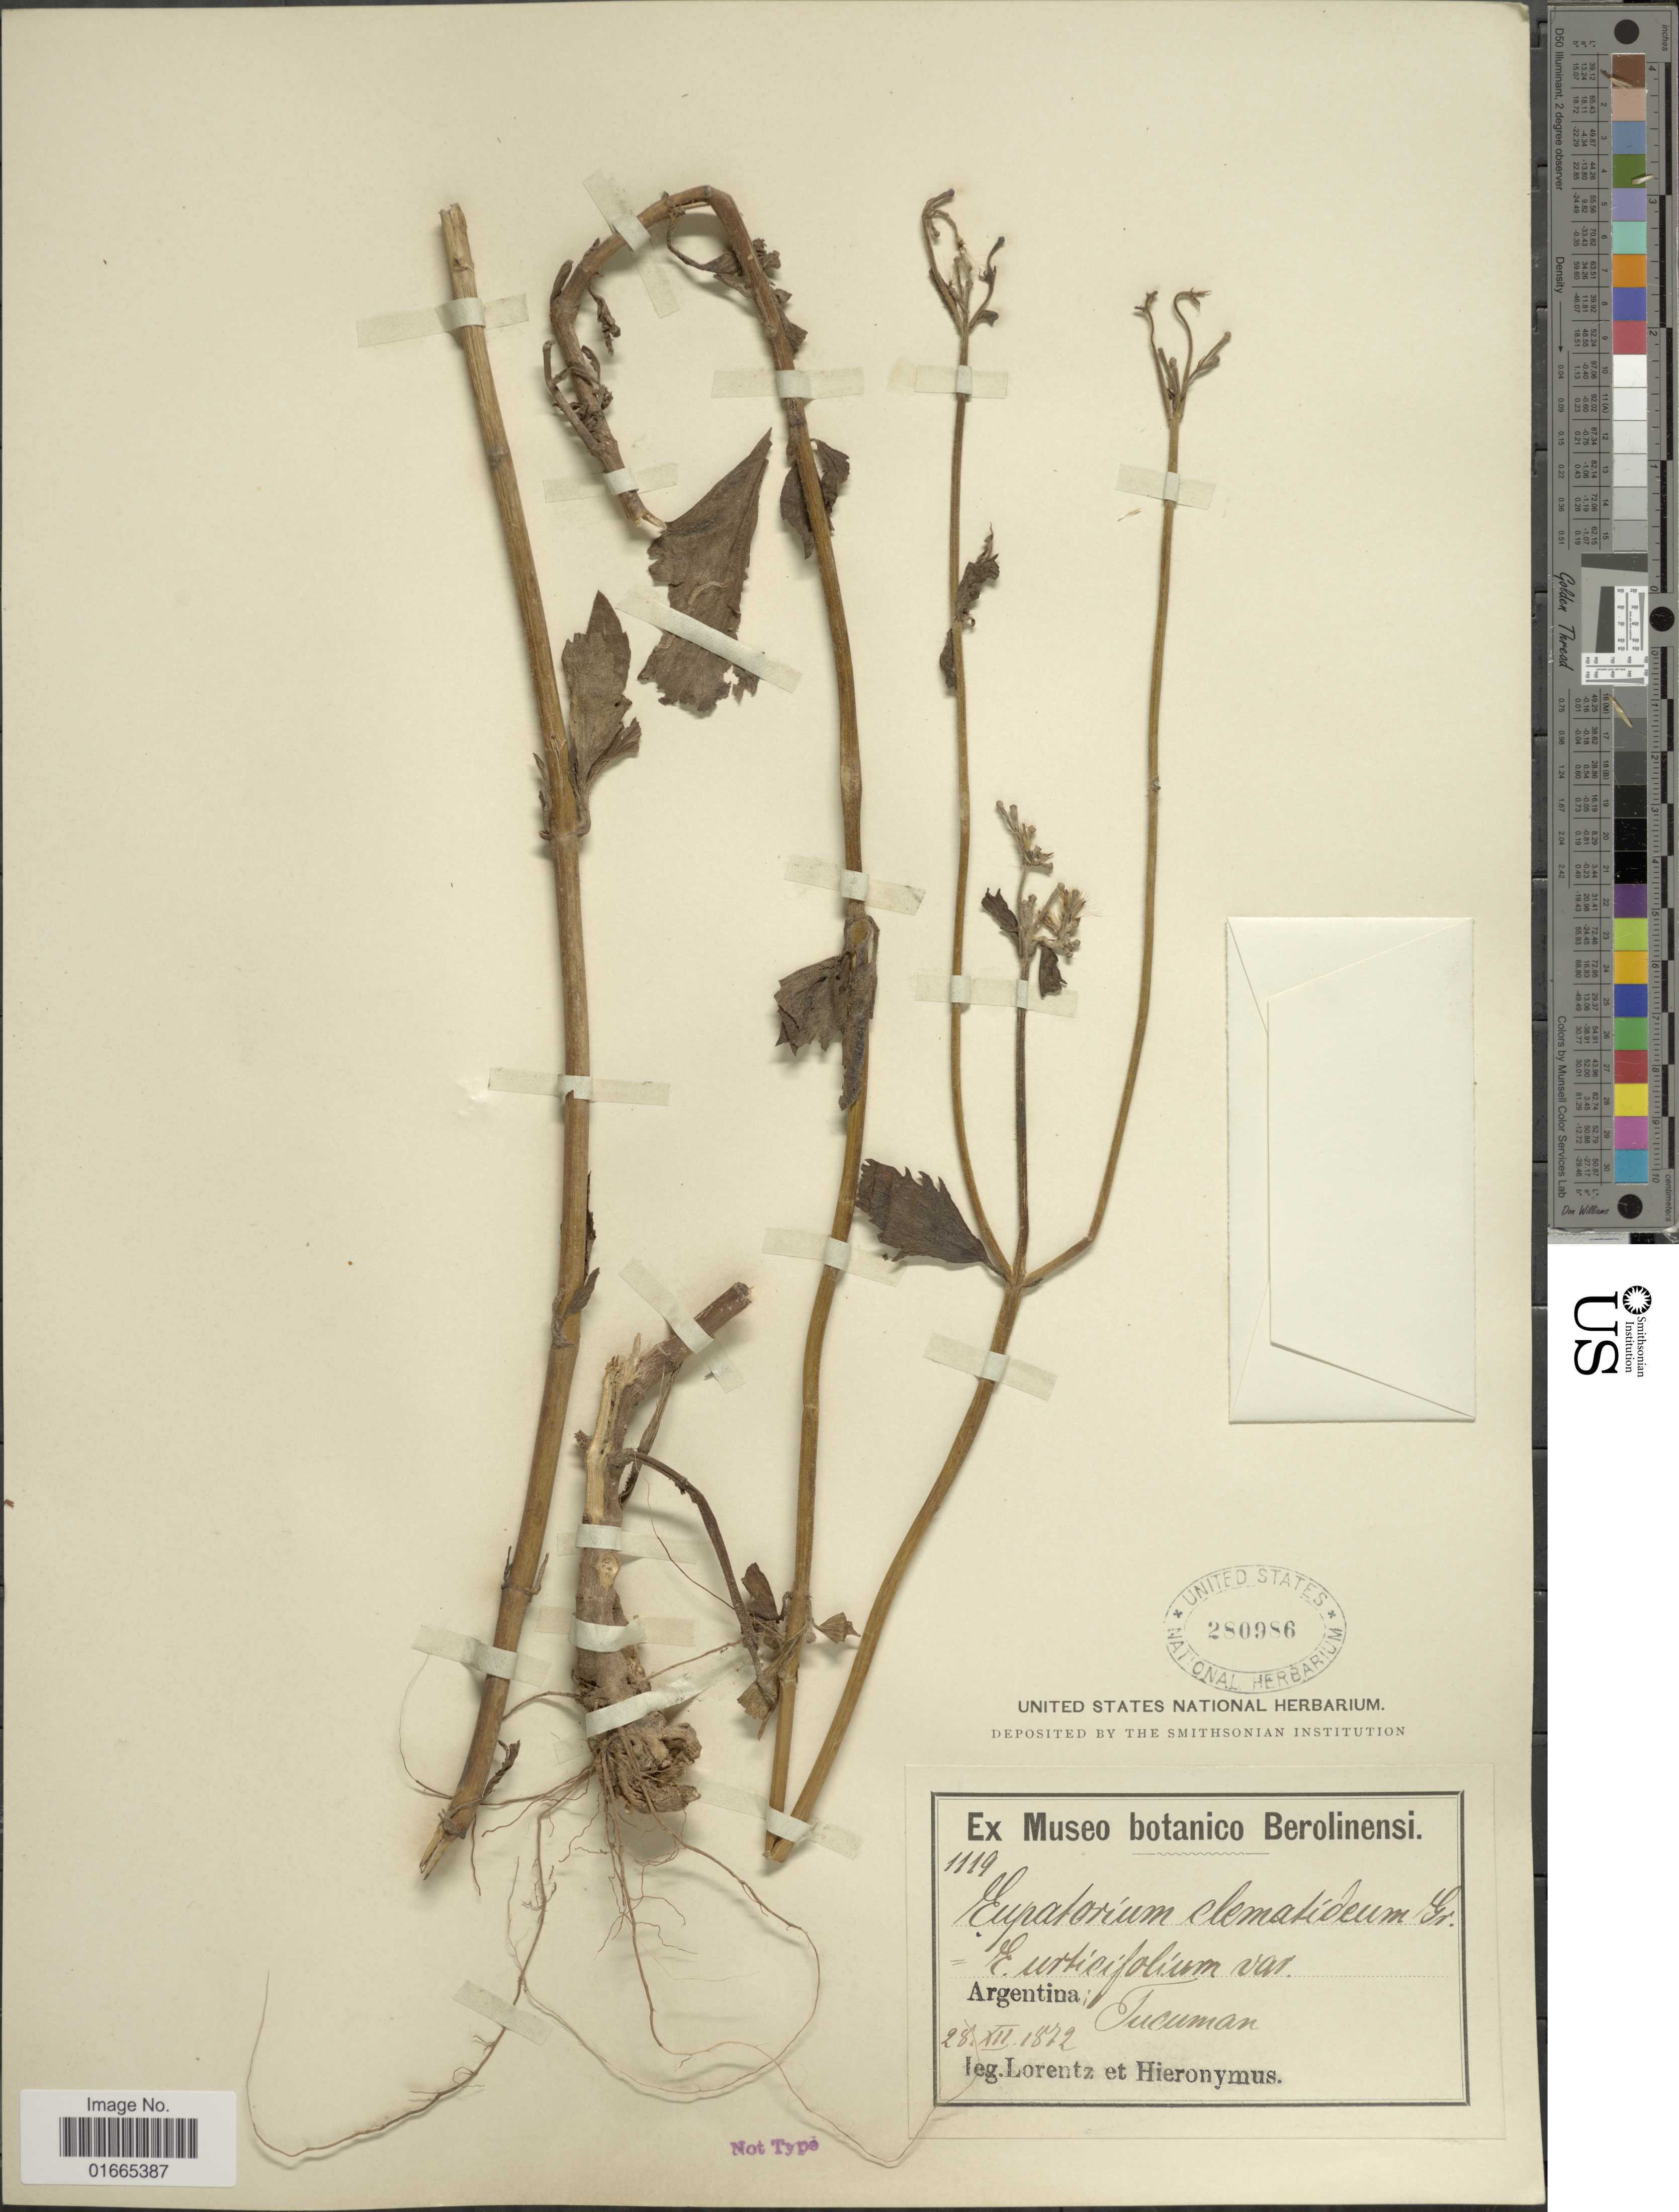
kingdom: Plantae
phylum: Tracheophyta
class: Magnoliopsida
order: Asterales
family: Asteraceae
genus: Praxelis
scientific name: Praxelis clematidea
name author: (Griseb.) R.M. King & H. Rob.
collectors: -. Lorentz & -. Hieronymus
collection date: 1872-12-28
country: Argentina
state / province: Tucuman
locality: Argentina, Tucuman.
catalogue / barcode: US 280986